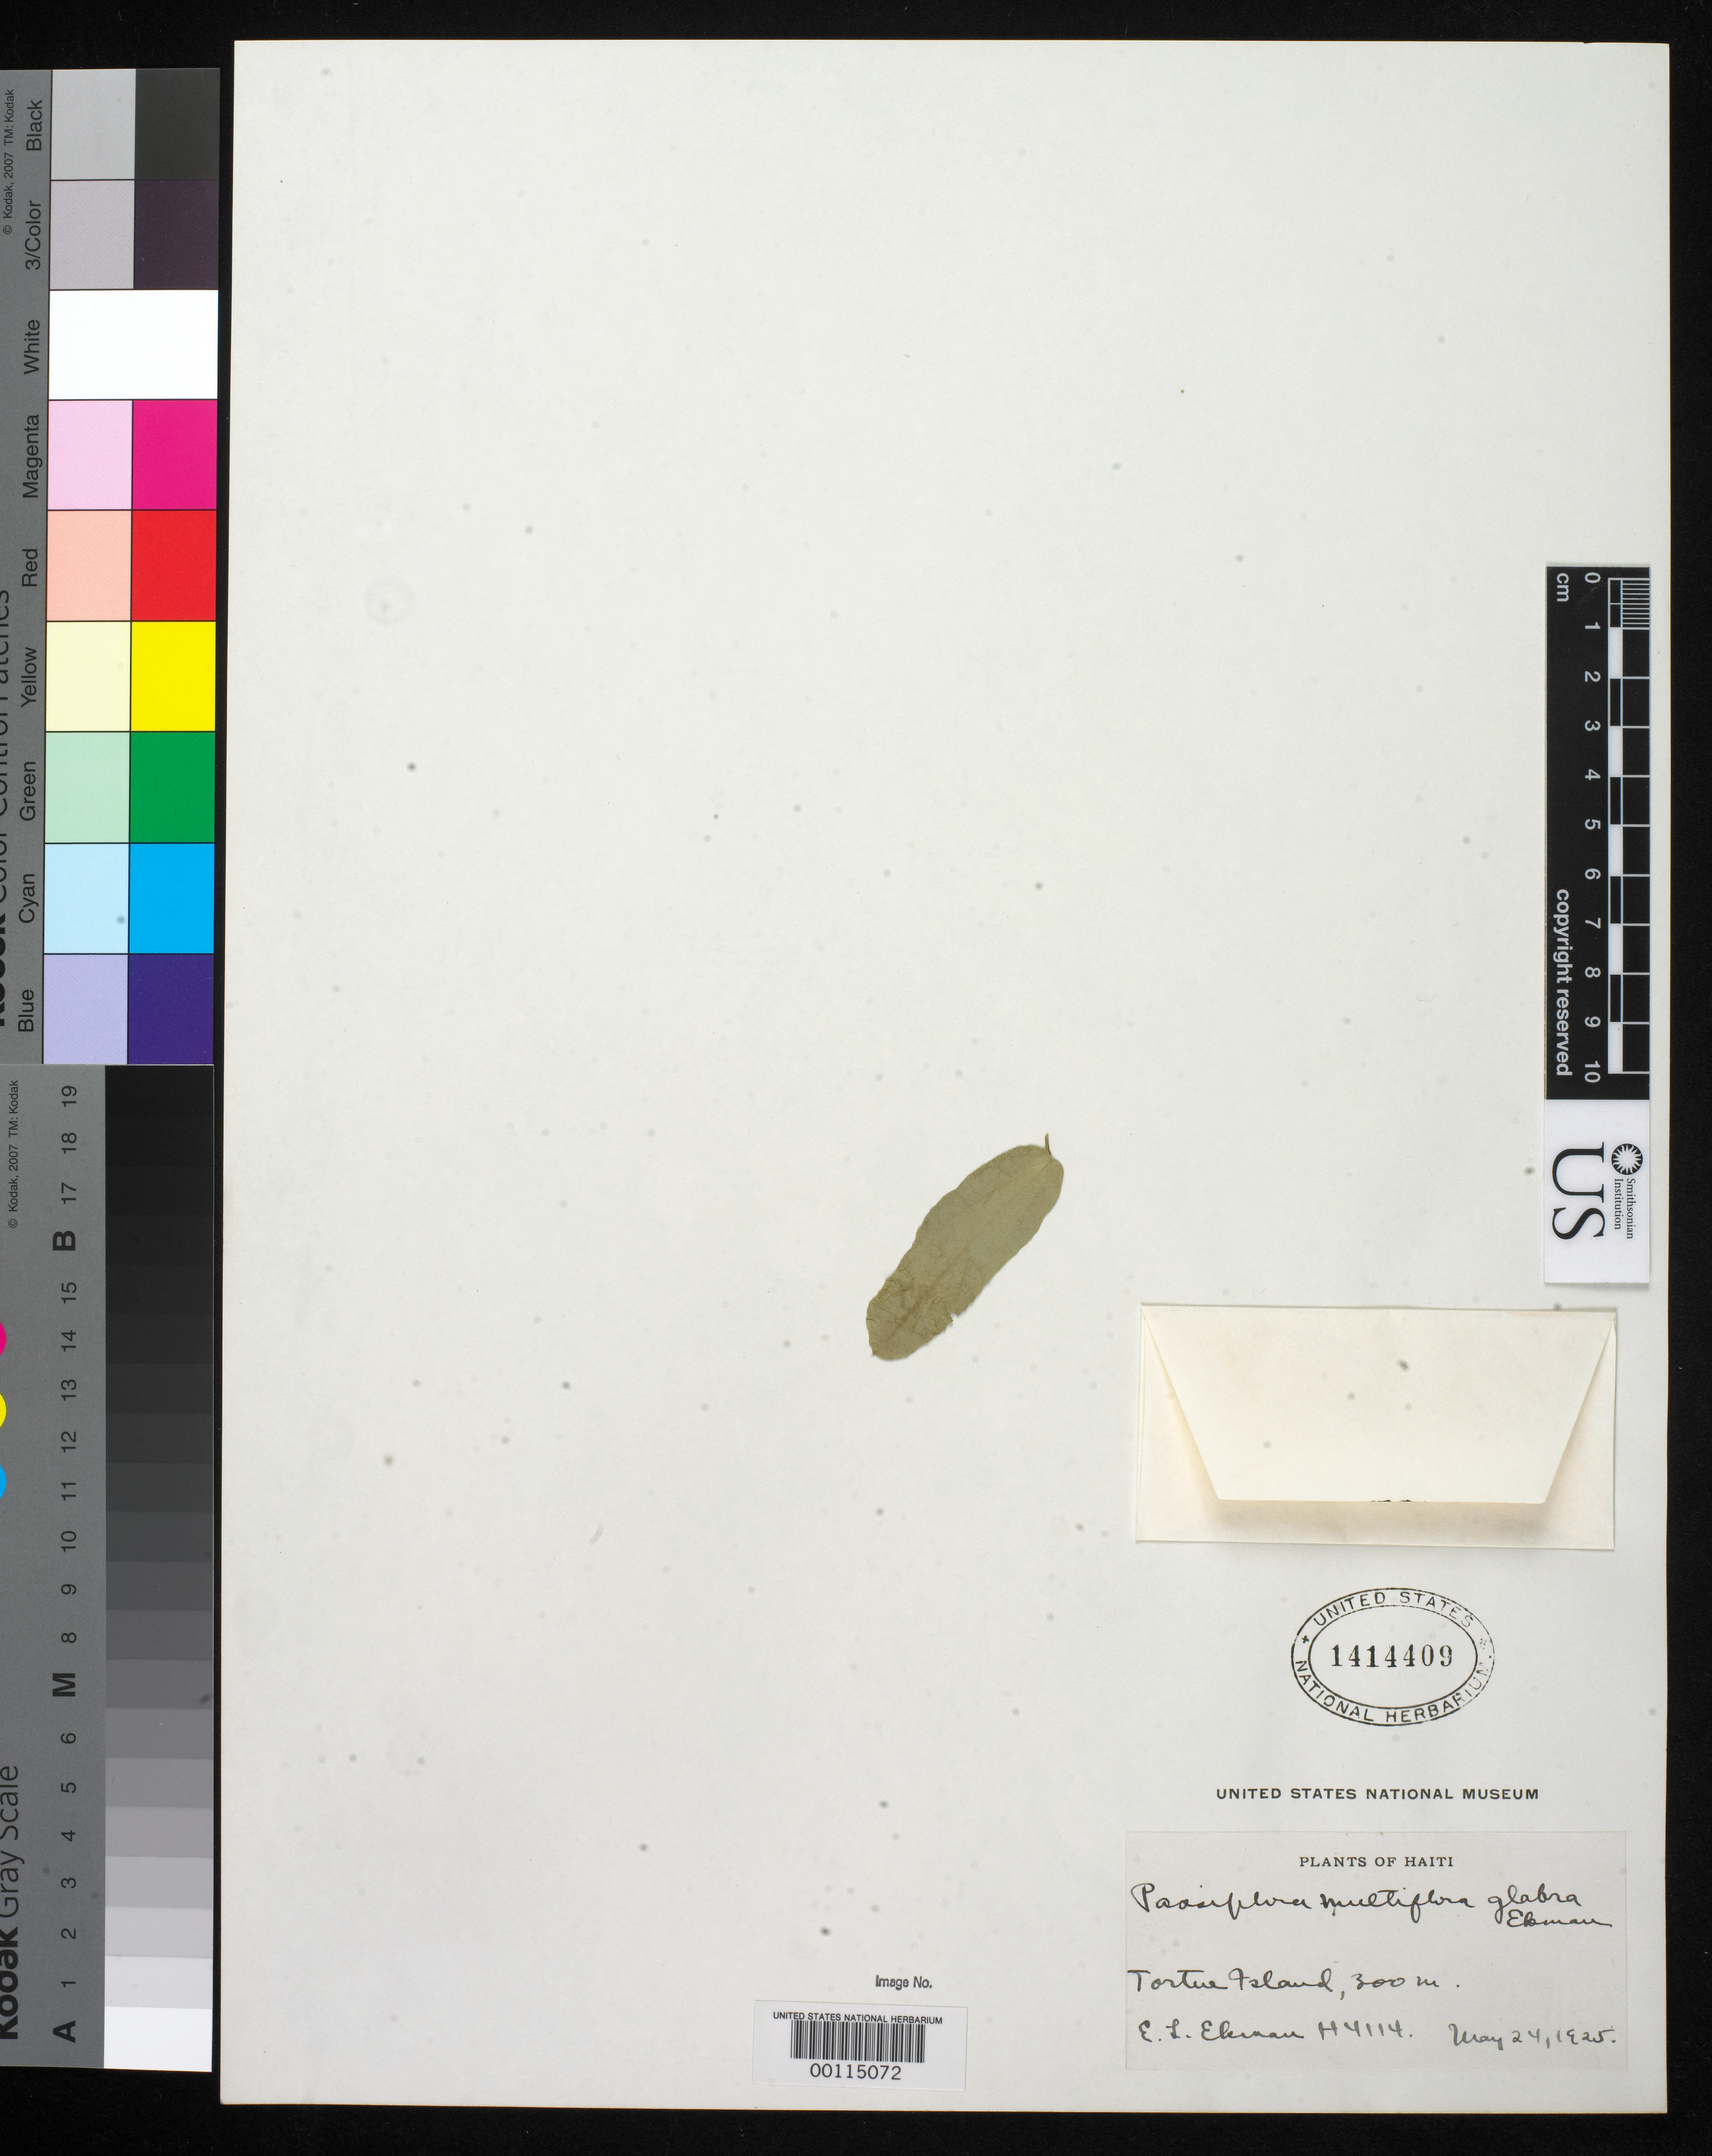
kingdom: Plantae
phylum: Tracheophyta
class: Magnoliopsida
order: Malpighiales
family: Passifloraceae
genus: Passiflora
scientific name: Passiflora multiflora var. glabra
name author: Ekman ex Killip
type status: Isotype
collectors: E. L. Ekman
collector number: H 4114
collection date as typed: May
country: Haiti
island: Hispaniola Island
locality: Insula La Tortue in montibus prope La Valle.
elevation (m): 300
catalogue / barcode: US 1414409